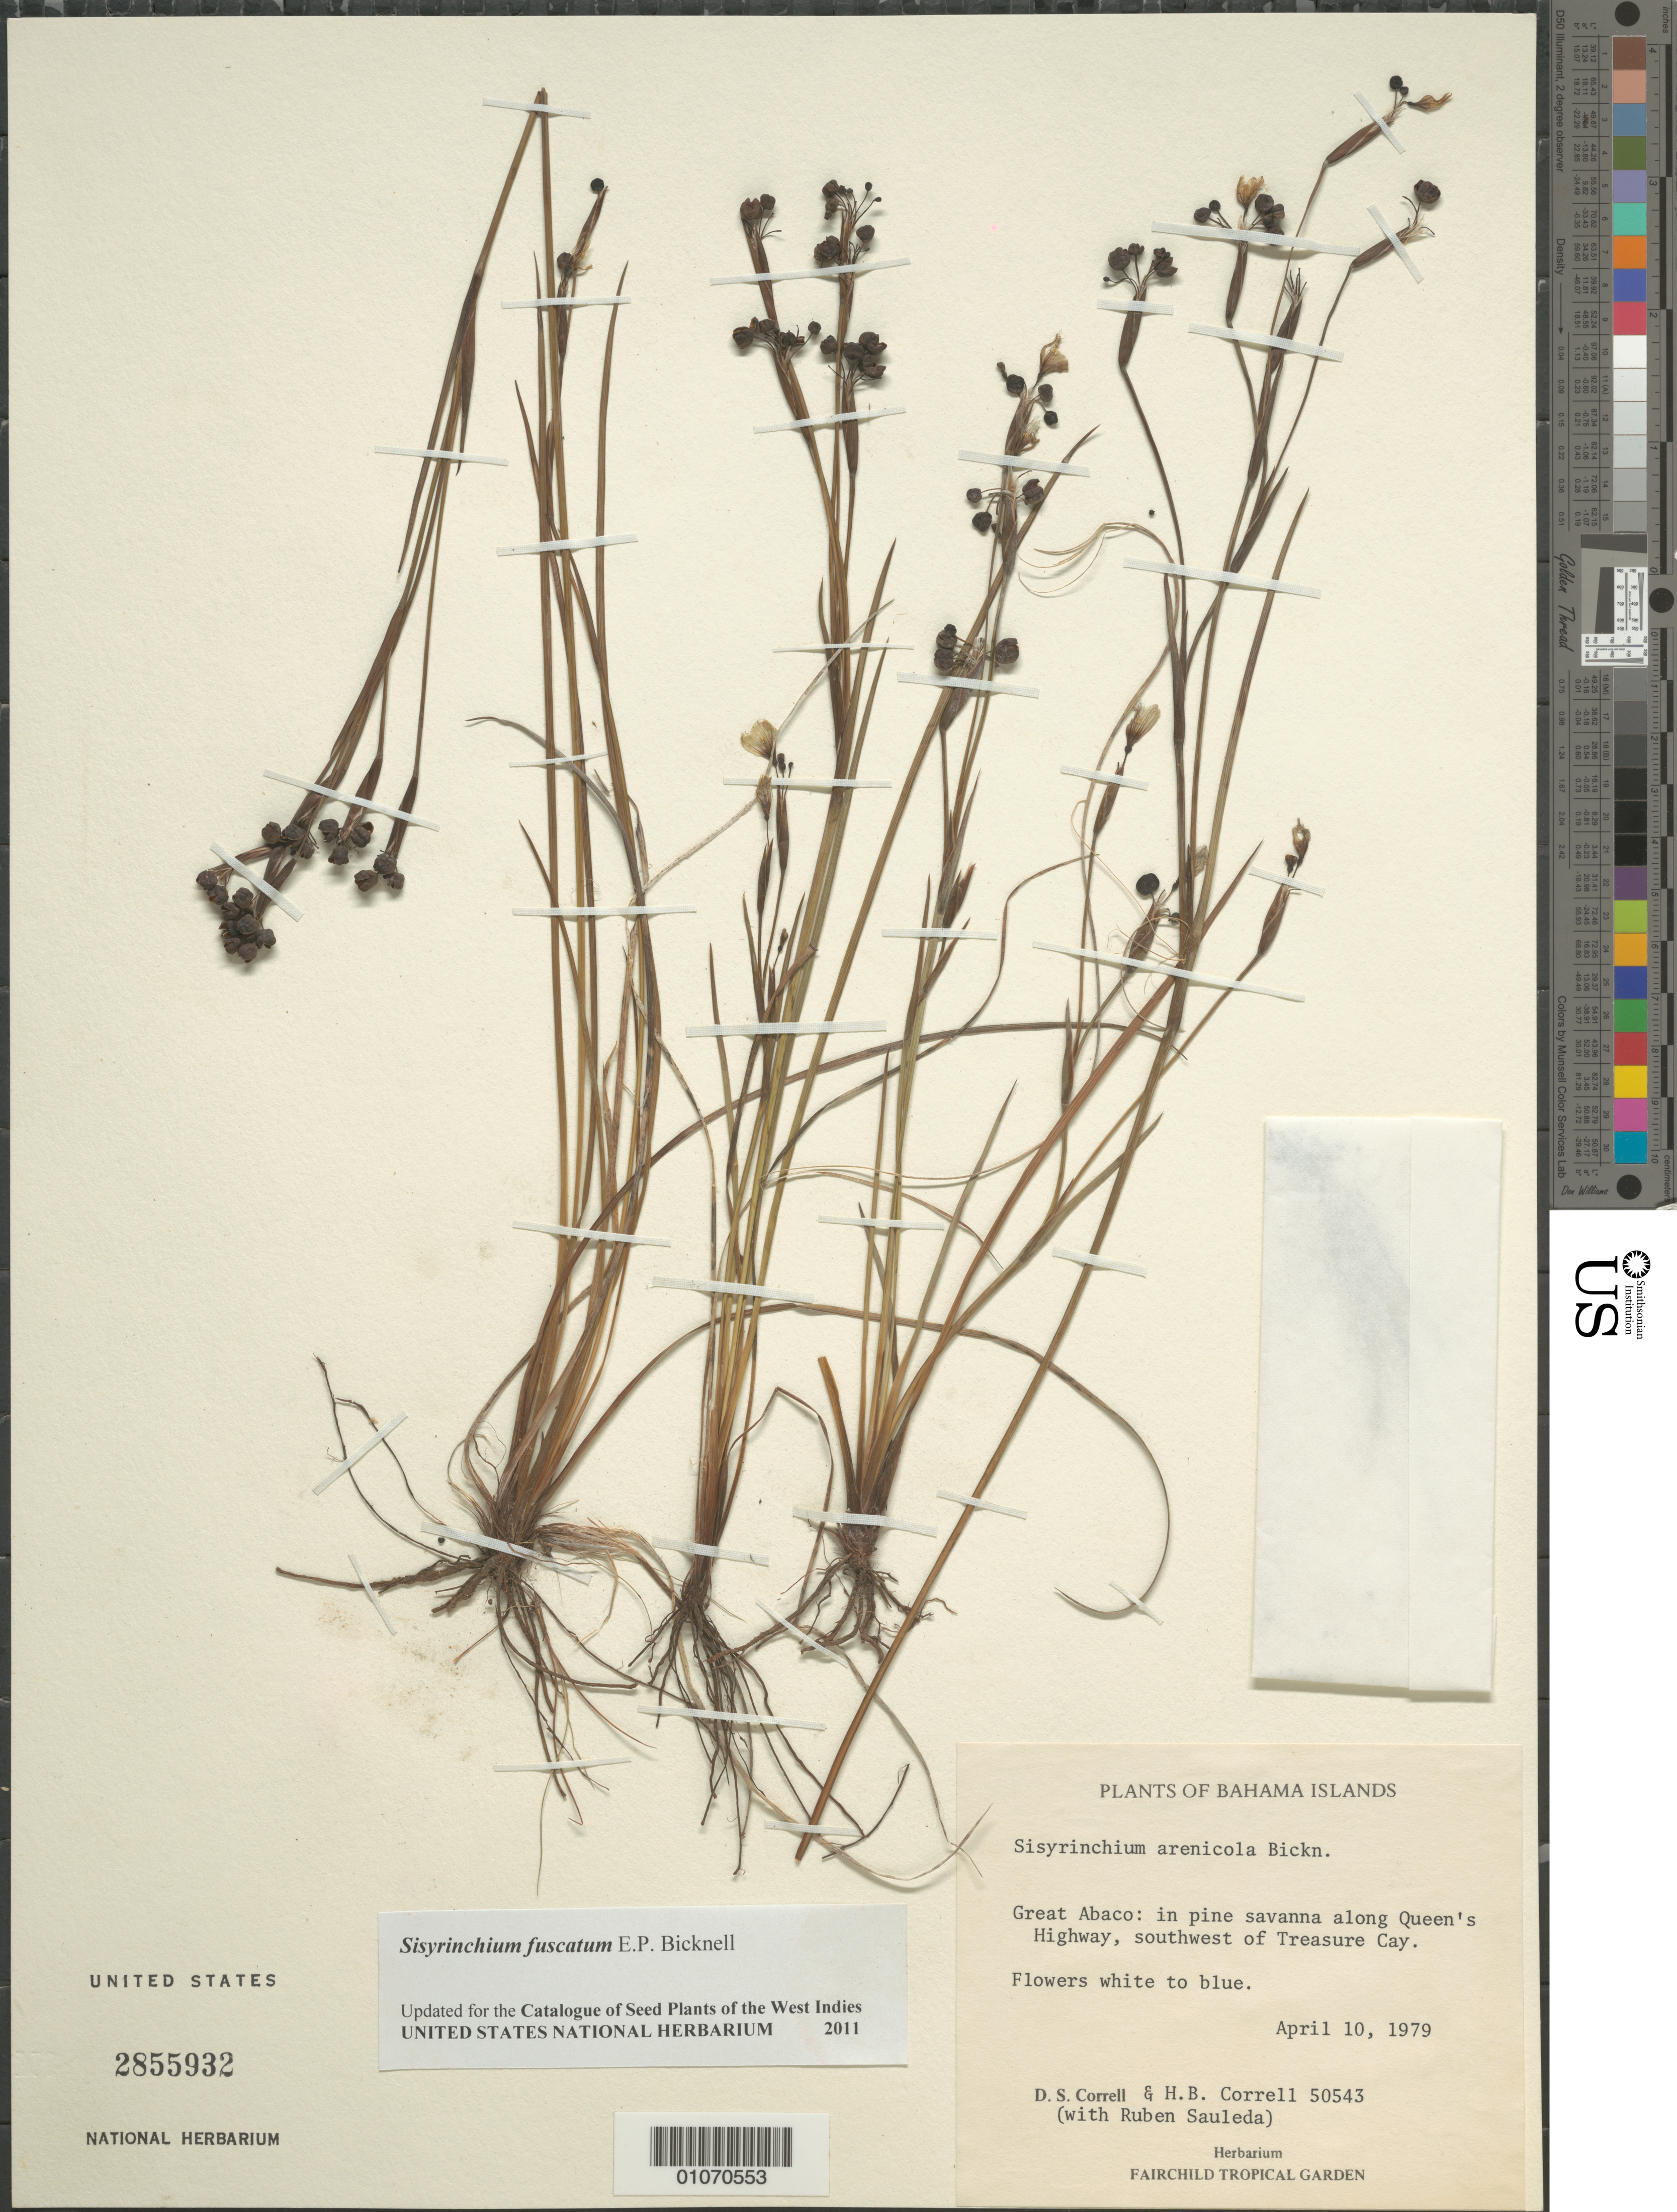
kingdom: Plantae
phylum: Tracheophyta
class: Liliopsida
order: Asparagales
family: Iridaceae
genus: Sisyrinchium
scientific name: Sisyrinchium fuscatum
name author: E.P. Bicknell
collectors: D. S. Correll, H. Correll & R. Sauleda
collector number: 50543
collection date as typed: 10 Apr 1979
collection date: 1979-04-10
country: Bahamas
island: Great Abaco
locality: Queen's Highway, SW of Treasure Cay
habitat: In pine savanna along highway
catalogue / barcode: US 2855932